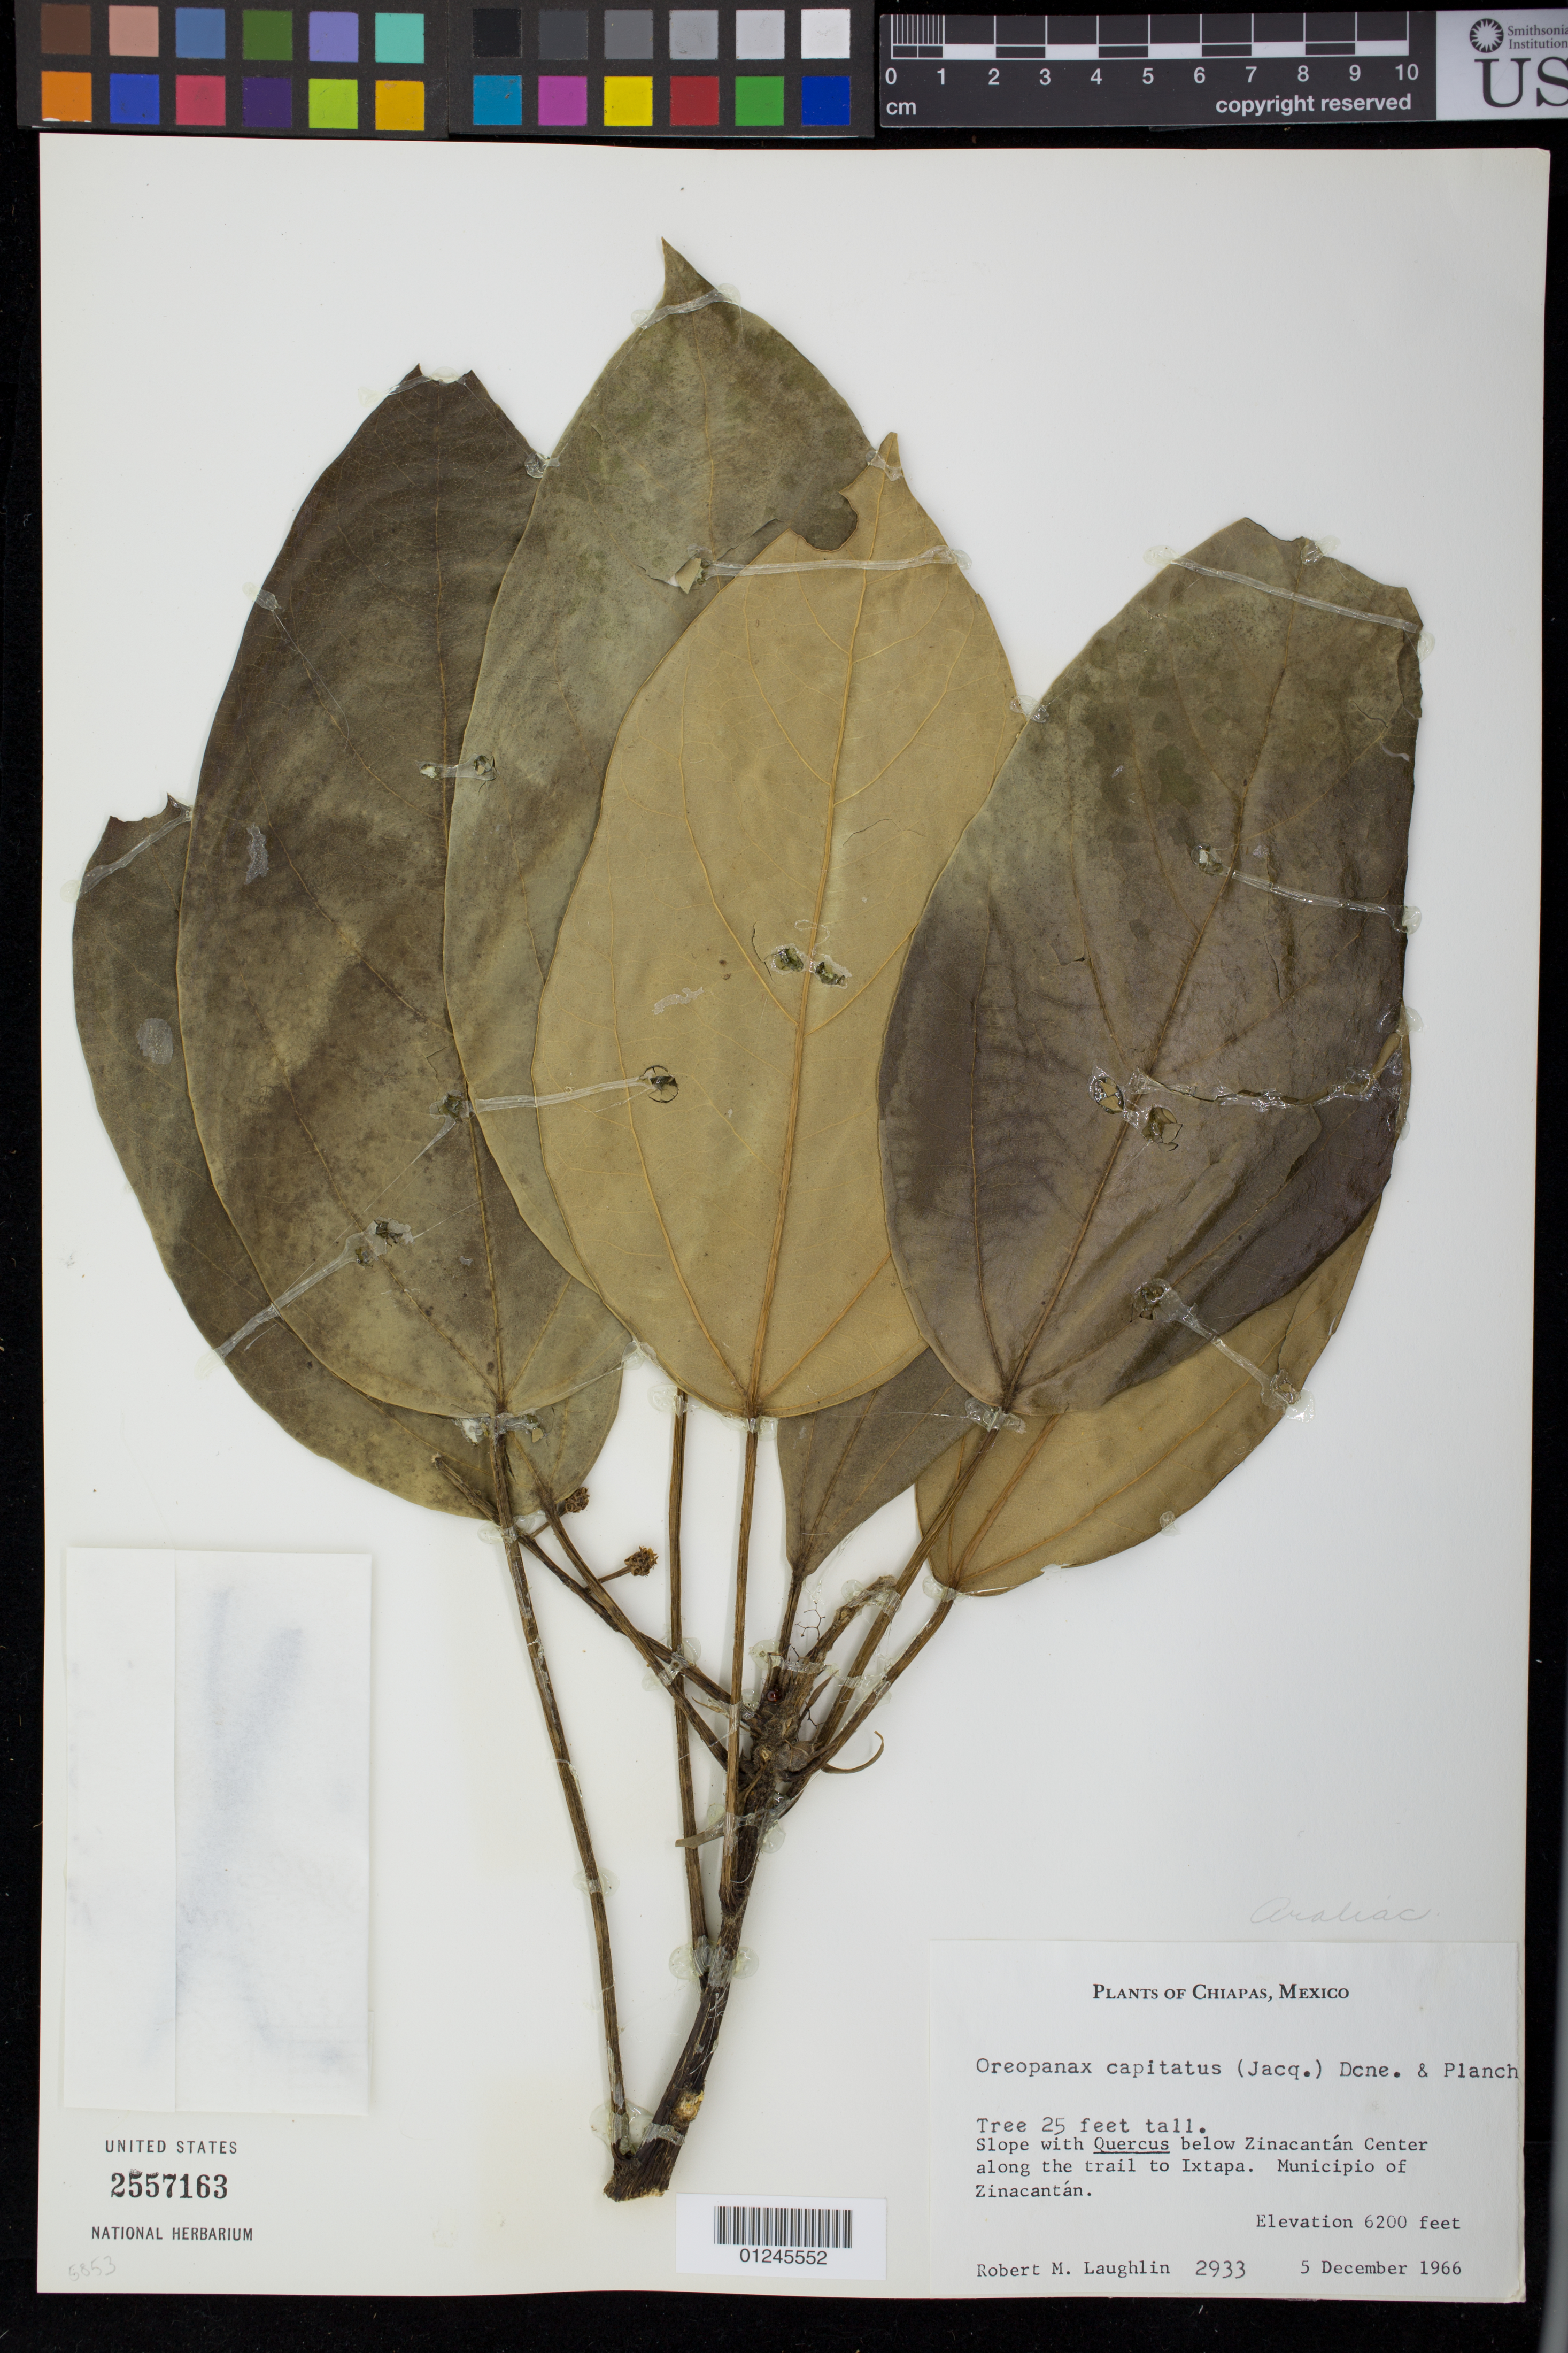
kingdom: Plantae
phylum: Tracheophyta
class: Magnoliopsida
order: Apiales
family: Araliaceae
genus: Oreopanax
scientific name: Oreopanax capitatus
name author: (Jacq.) Decne. & Planch.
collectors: R. M. Laughlin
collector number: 2933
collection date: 1966-12-05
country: Mexico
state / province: Chiapas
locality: Slope below Zinacantan Center along the trail to Ixtapa. Municipio of Zinacantan.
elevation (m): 1890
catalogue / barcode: US 2557163